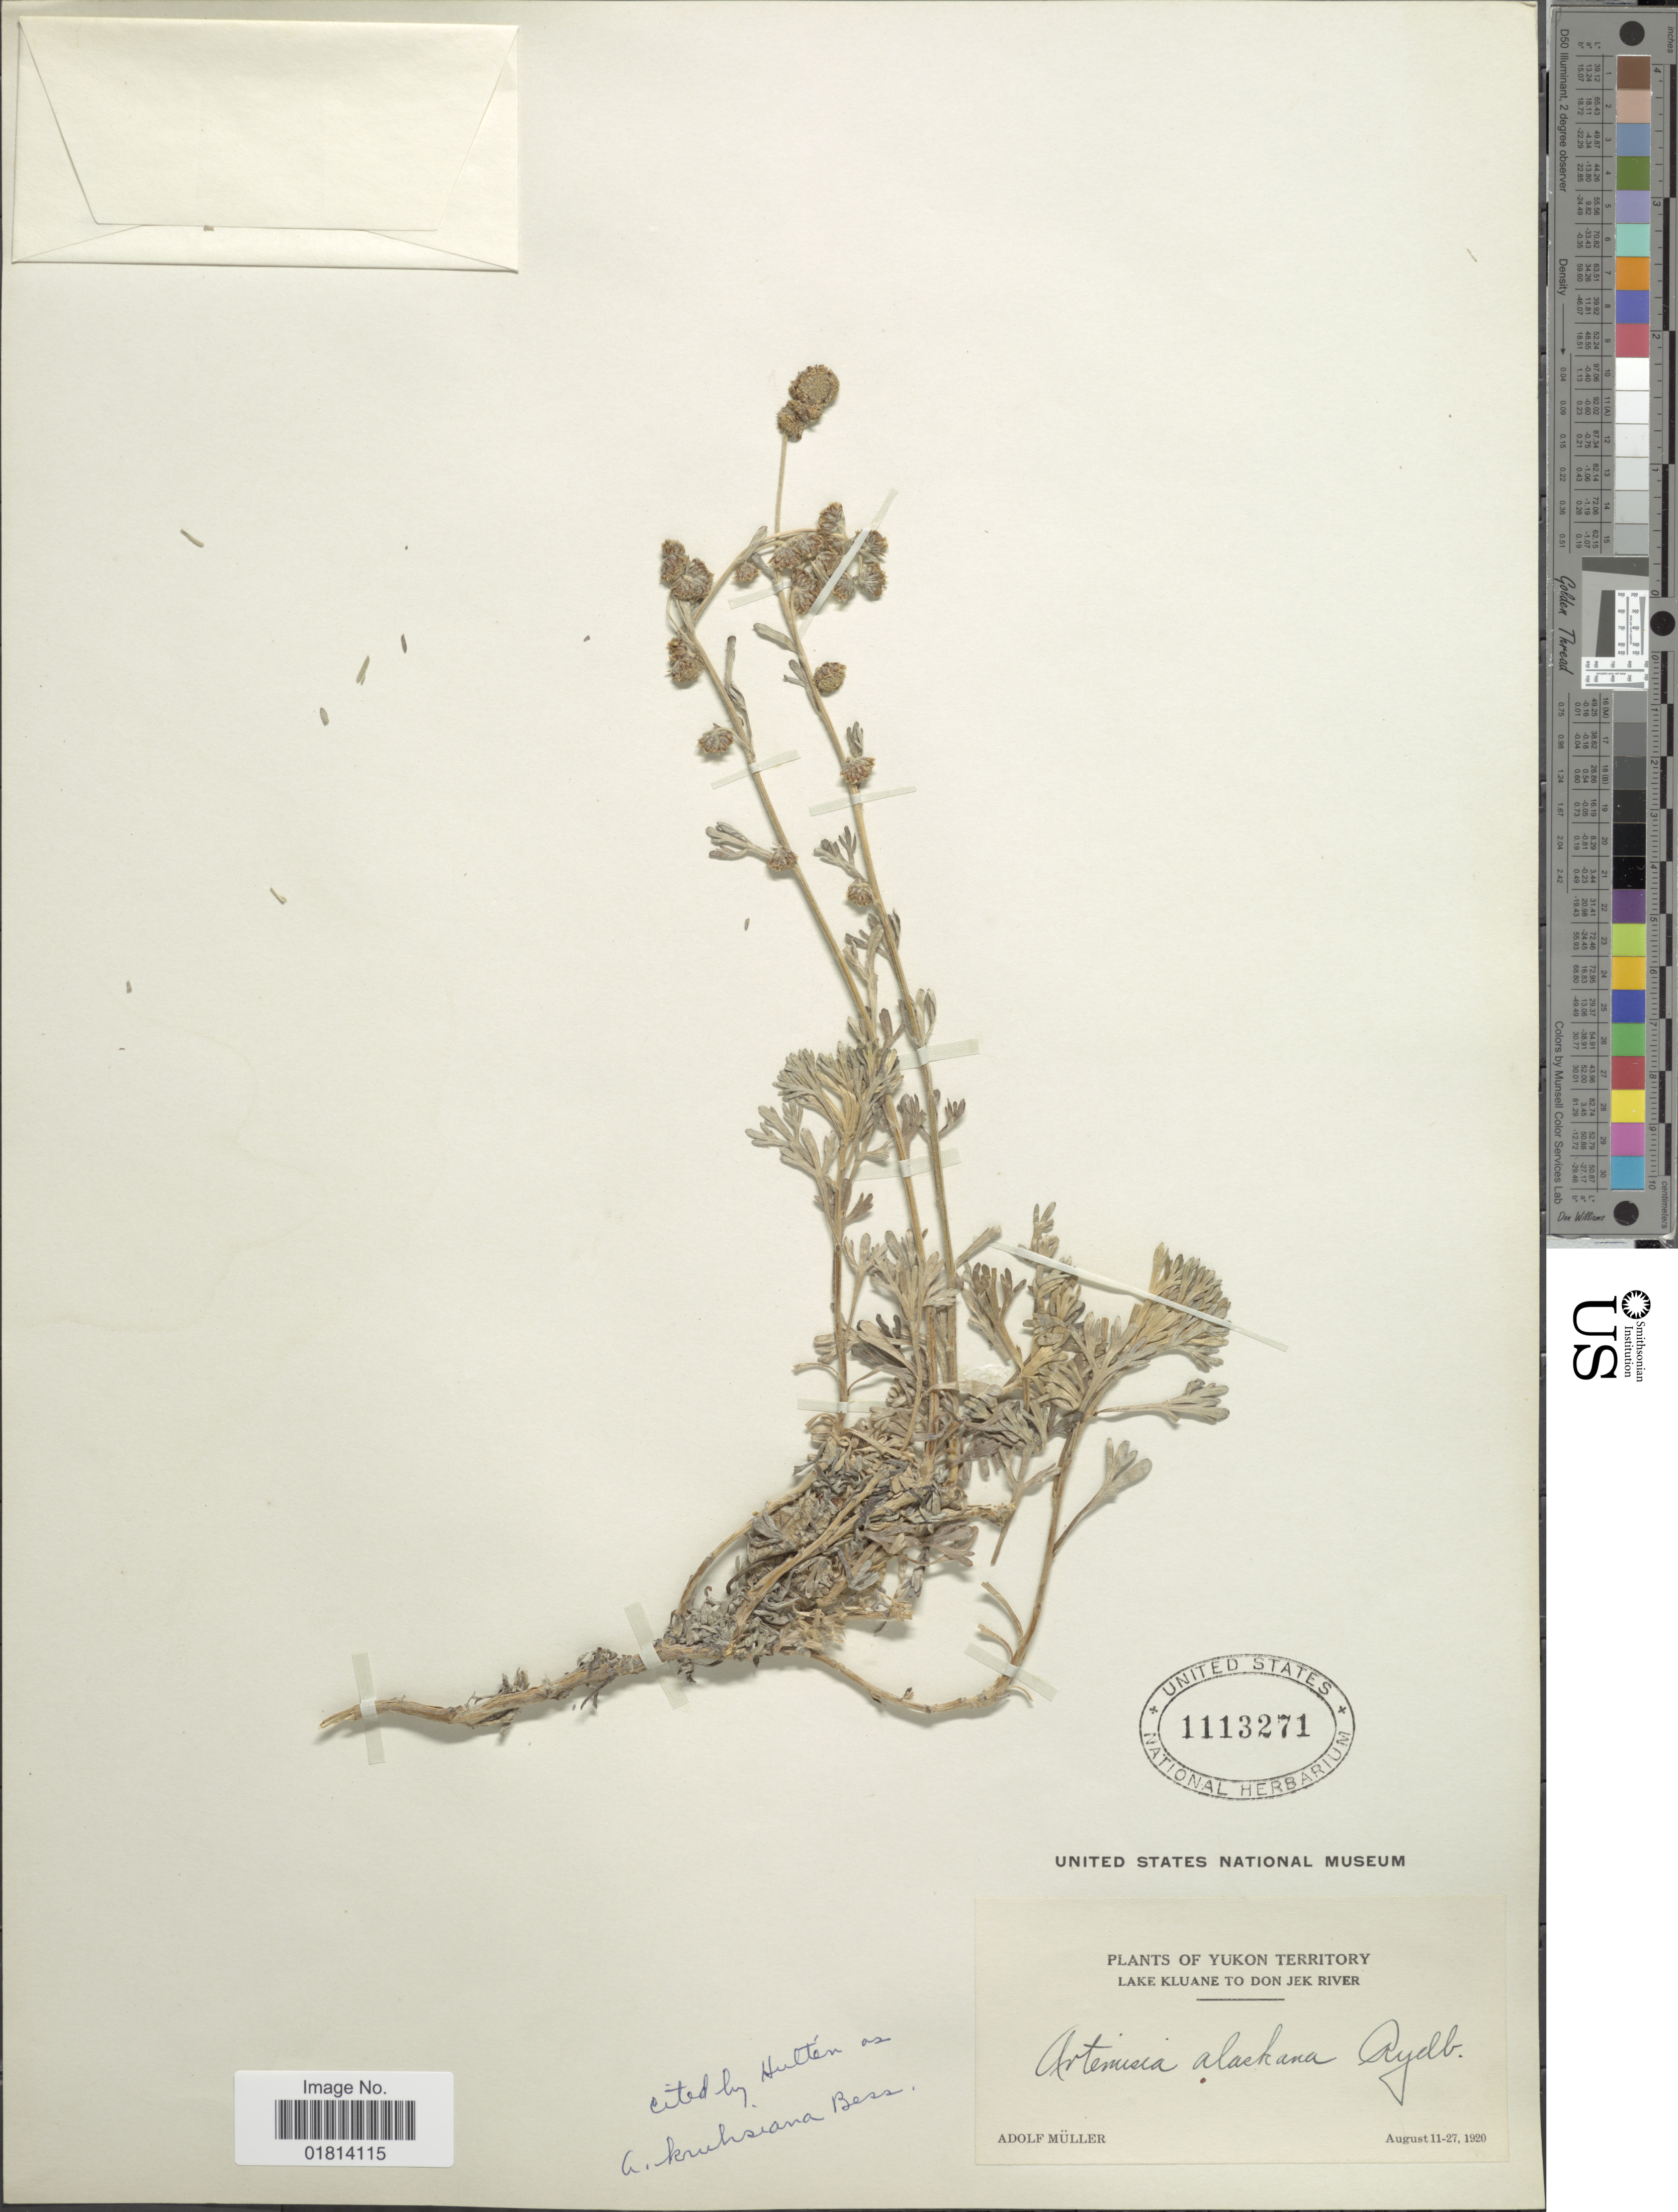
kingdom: Plantae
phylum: Tracheophyta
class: Magnoliopsida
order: Asterales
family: Asteraceae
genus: Artemisia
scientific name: Artemisia alaskana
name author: Rydb.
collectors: A. Muller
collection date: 1920-08-11/1920-08-27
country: Canada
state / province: Yukon Territory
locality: Lake Kluane to Don Jek River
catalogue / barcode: US 1113271